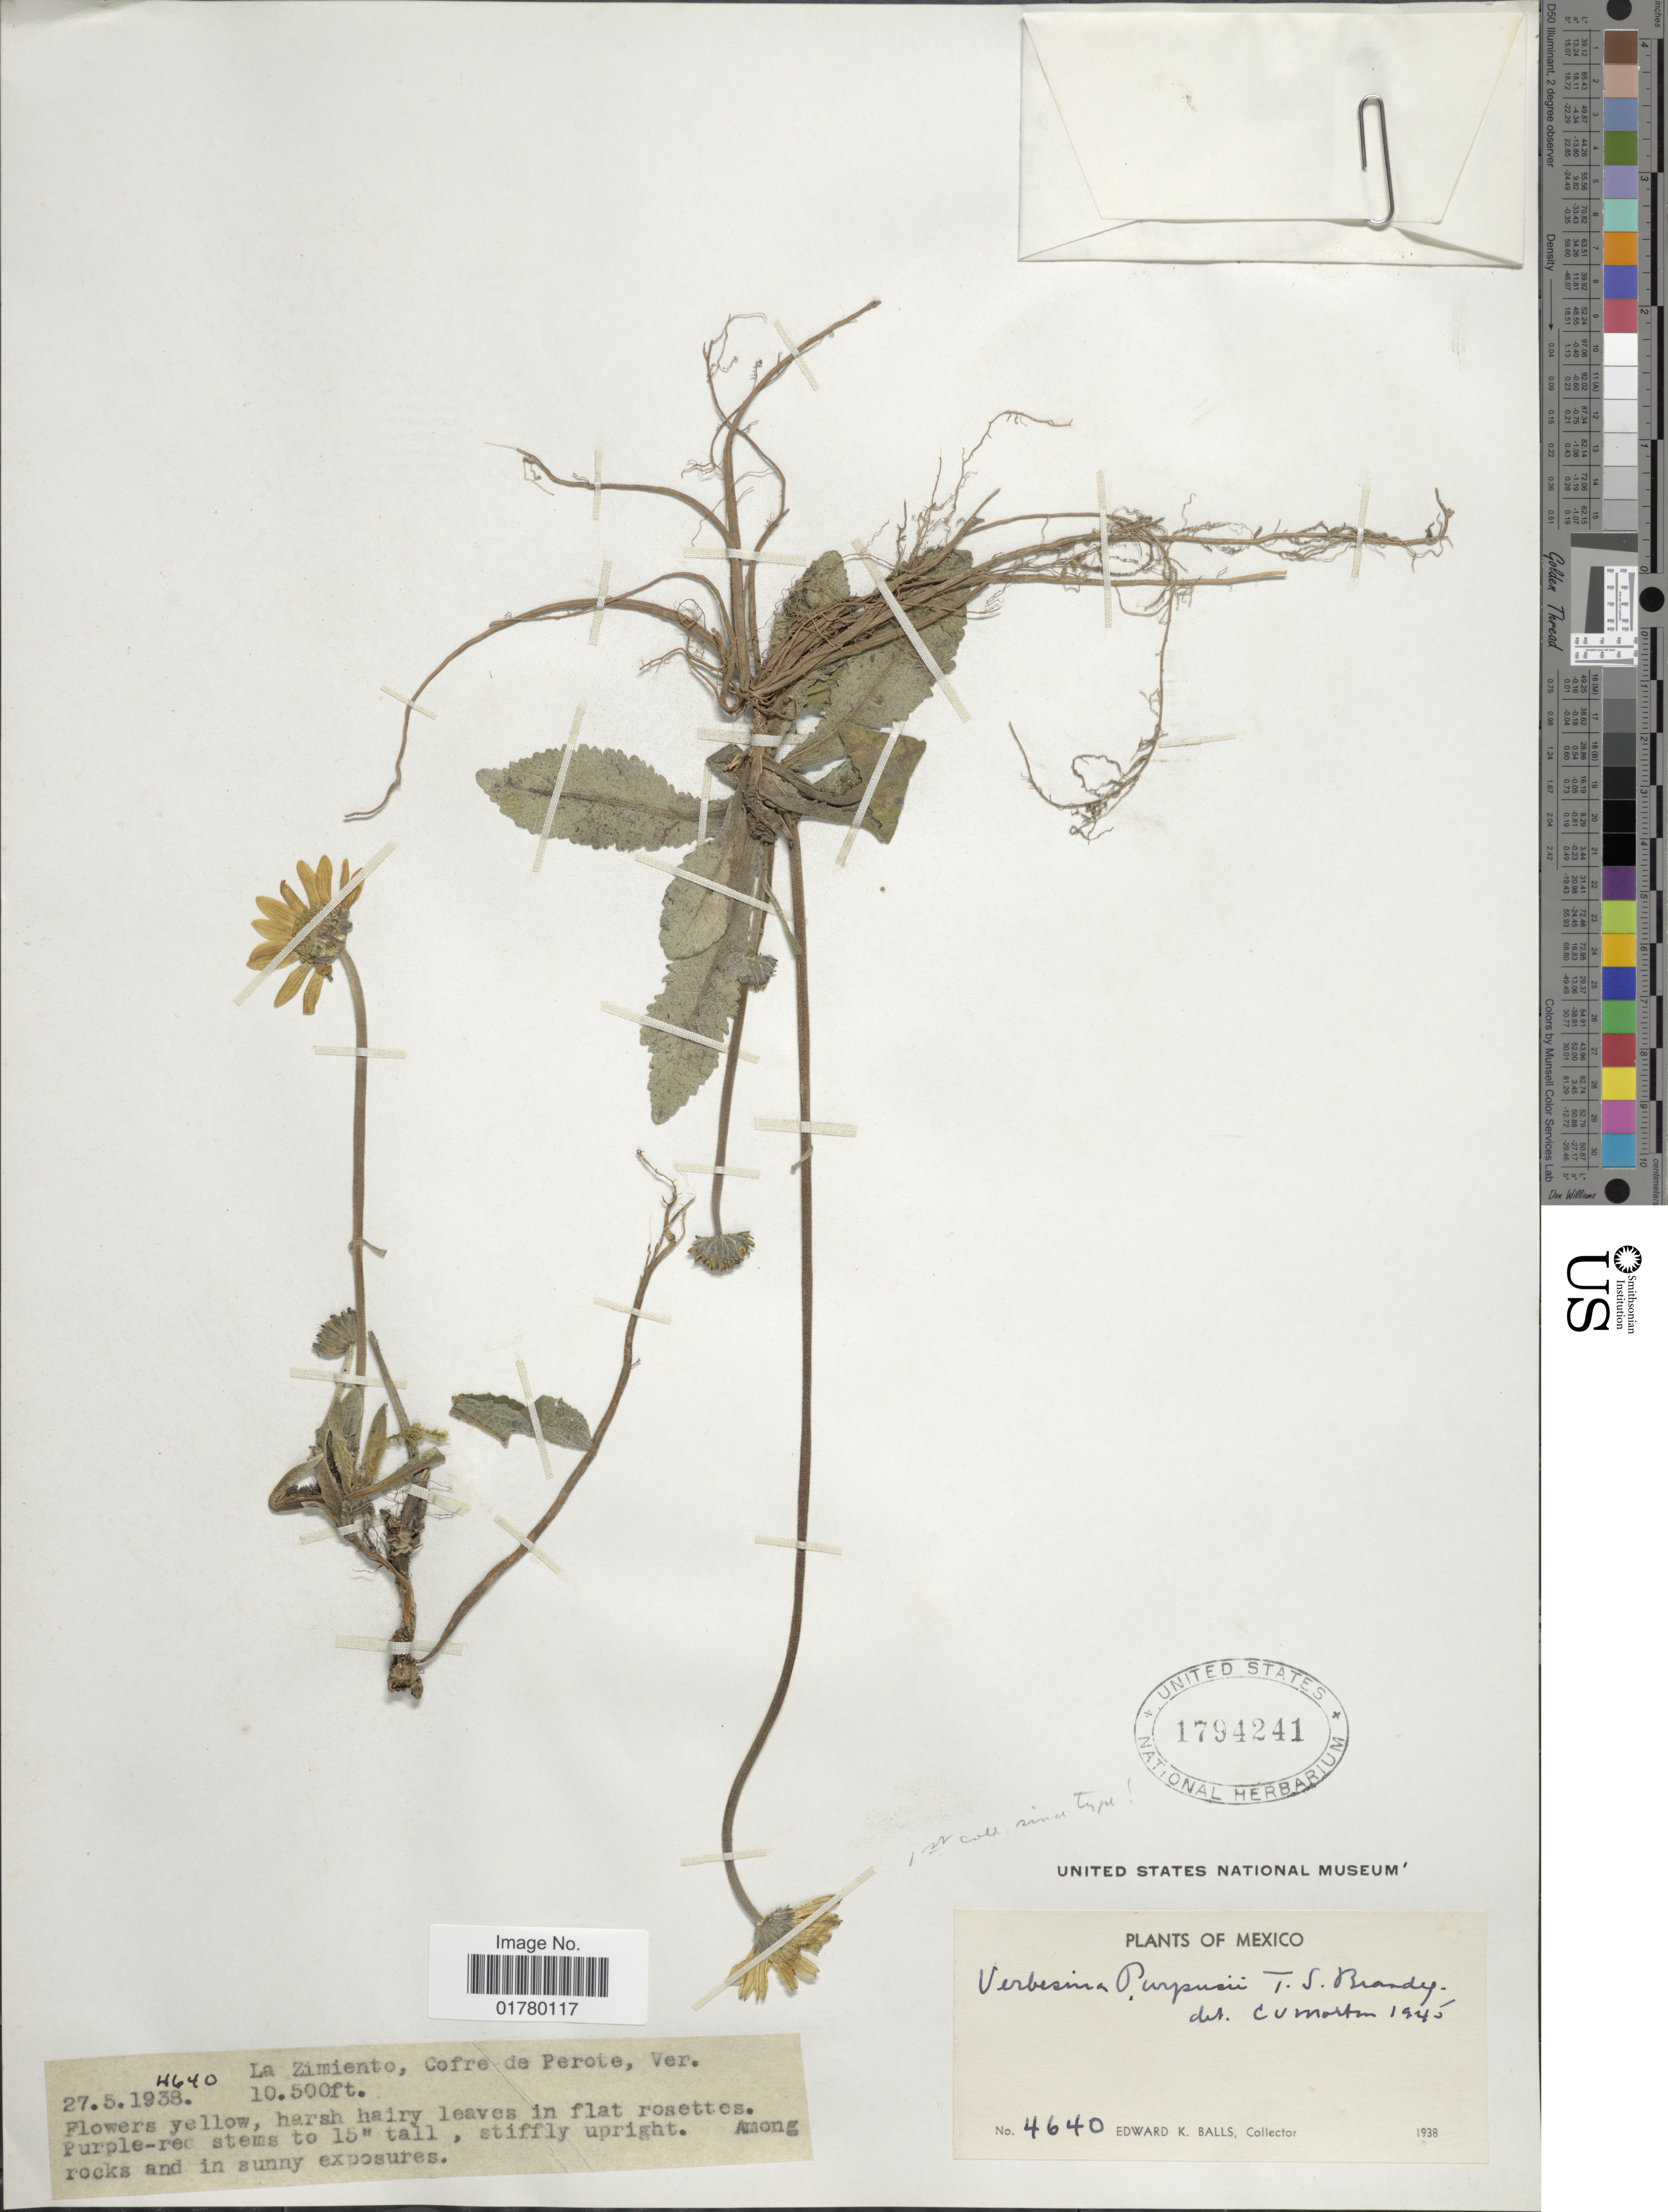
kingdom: Plantae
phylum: Tracheophyta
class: Magnoliopsida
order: Asterales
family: Asteraceae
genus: Verbesina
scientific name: Verbesina purpusii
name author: Brandegee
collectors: E. K. Balls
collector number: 4640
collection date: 1938-05-27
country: Mexico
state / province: Veracruz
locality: La Zimiento, Cofre de Perote, Ver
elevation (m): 3200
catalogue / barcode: US 1794241